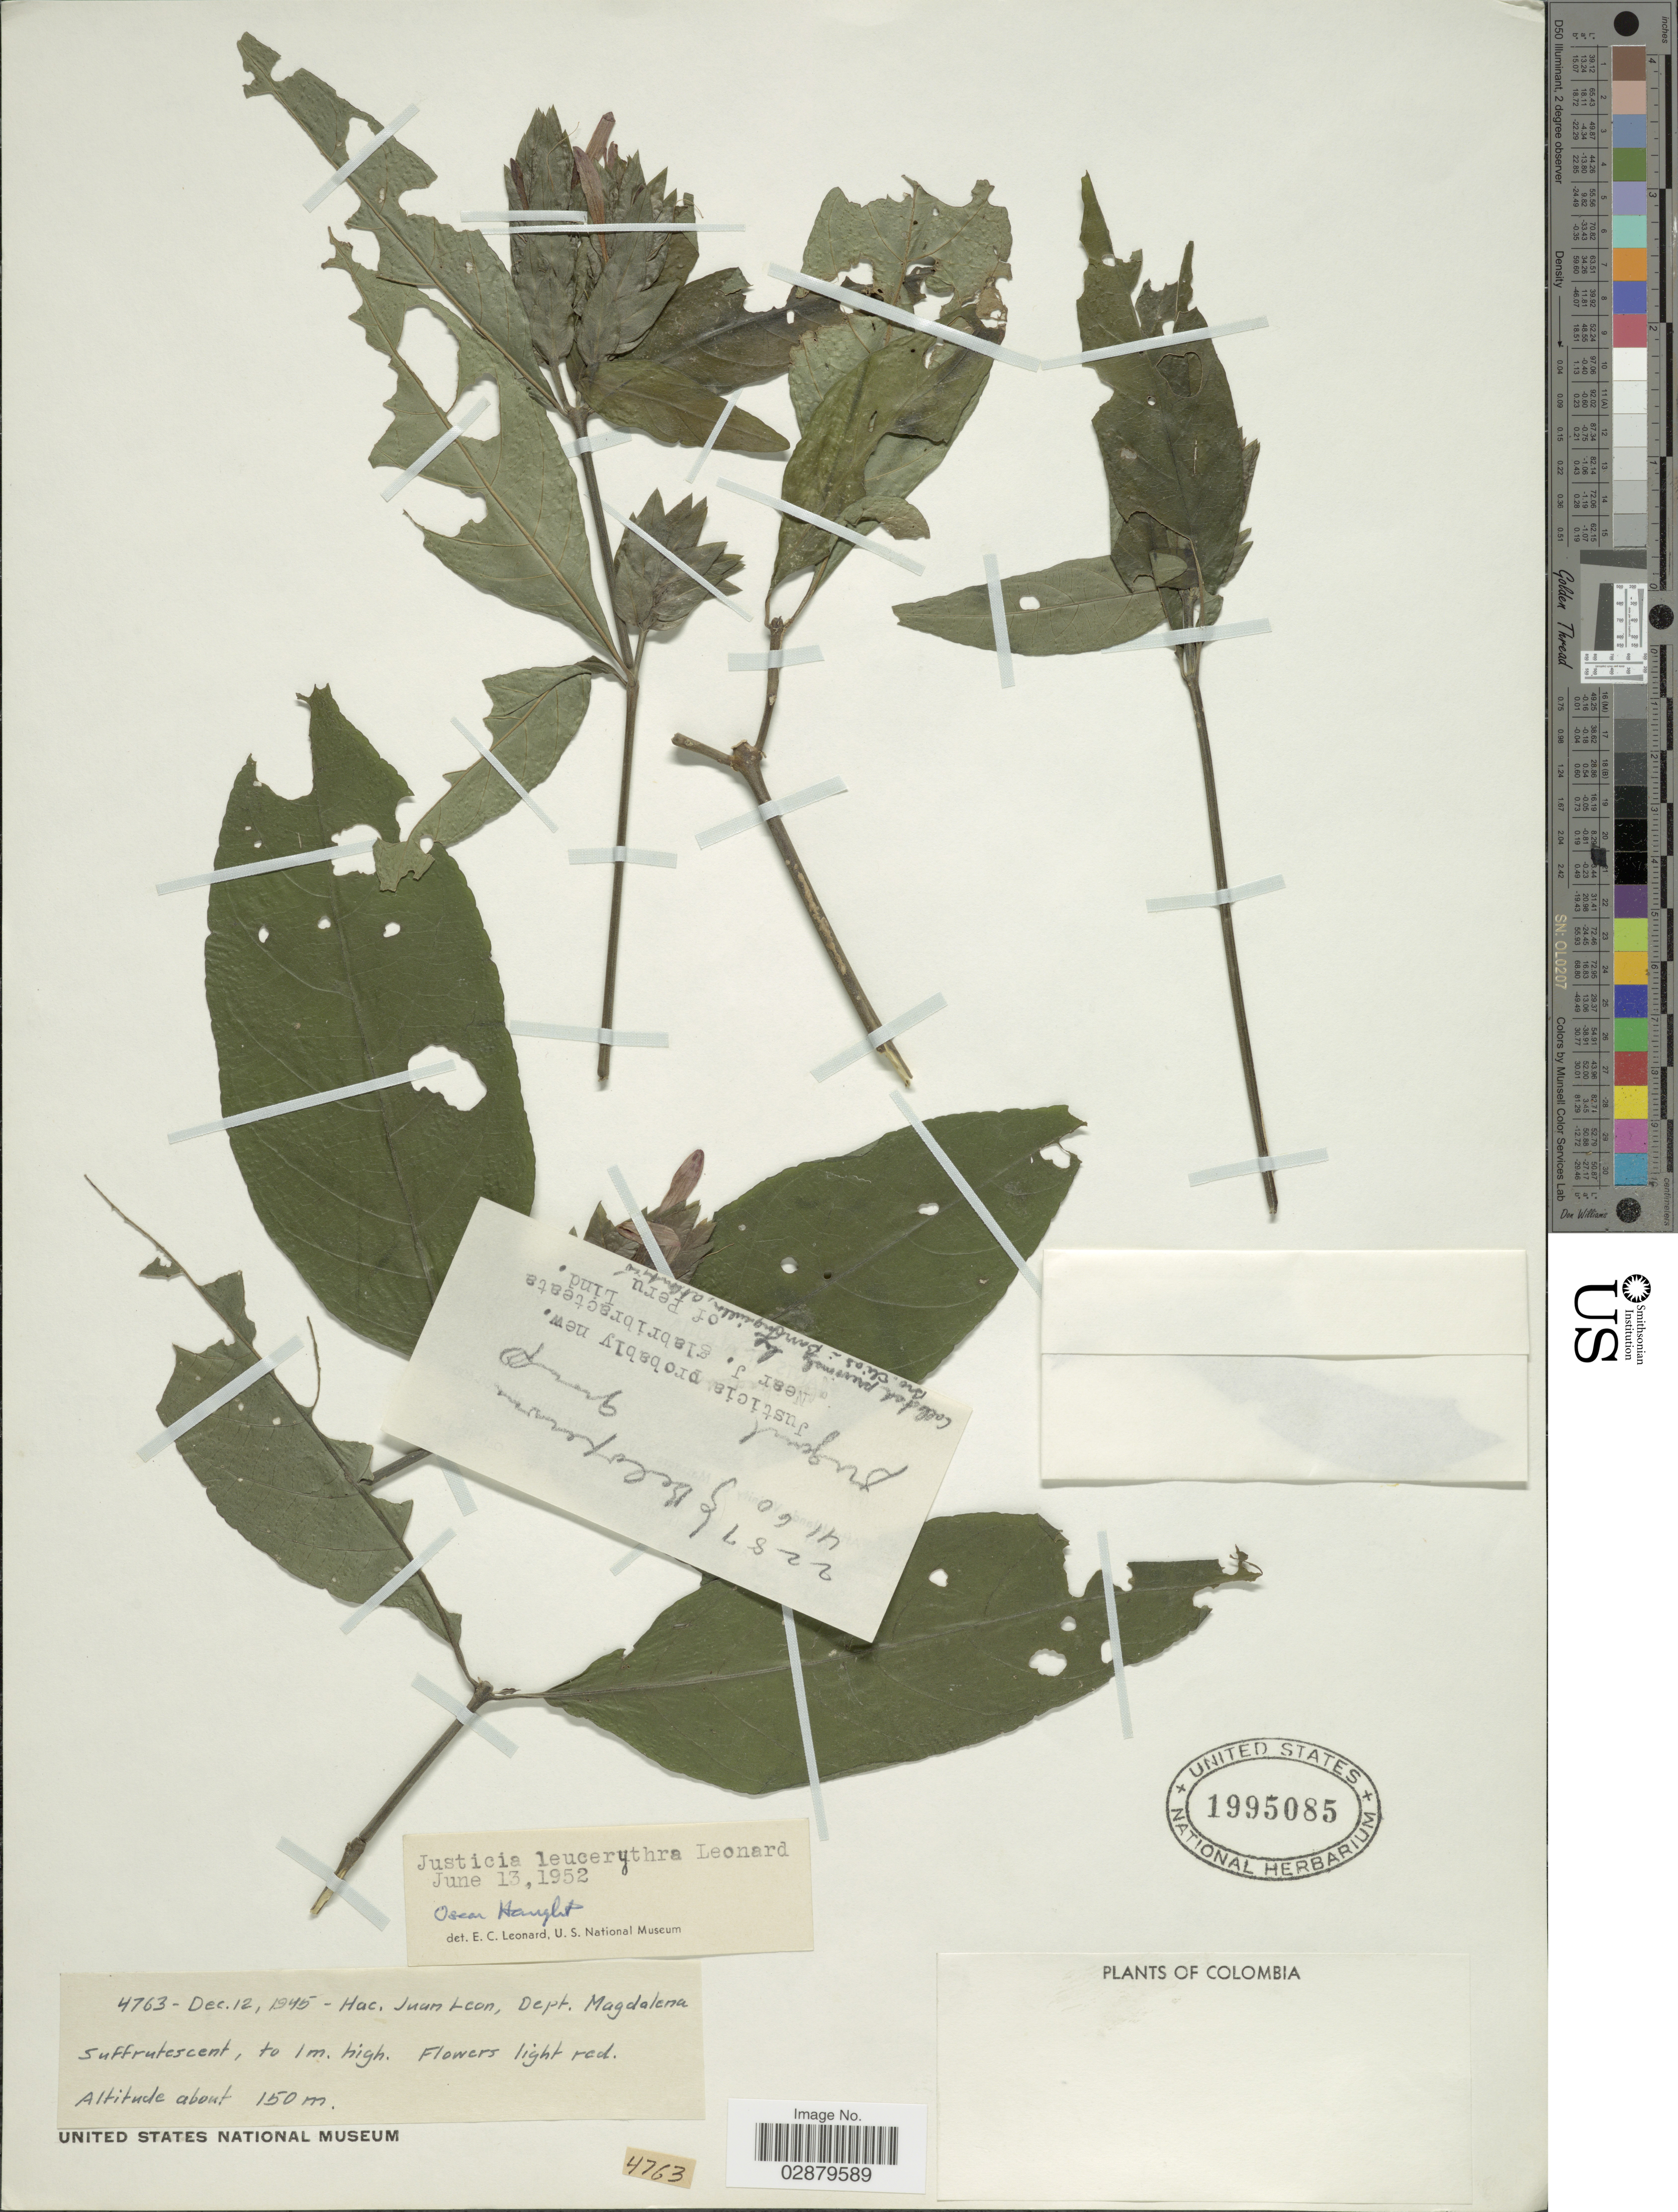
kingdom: Plantae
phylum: Tracheophyta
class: Magnoliopsida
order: Lamiales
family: Acanthaceae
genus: Justicia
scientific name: Justicia leucerythra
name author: Leonard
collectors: O. Haught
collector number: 4763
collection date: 1945-12-12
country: Colombia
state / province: Magdalena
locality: Hac. Juan Leon, Dept. Magdalena.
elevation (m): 150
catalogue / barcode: US 1995085